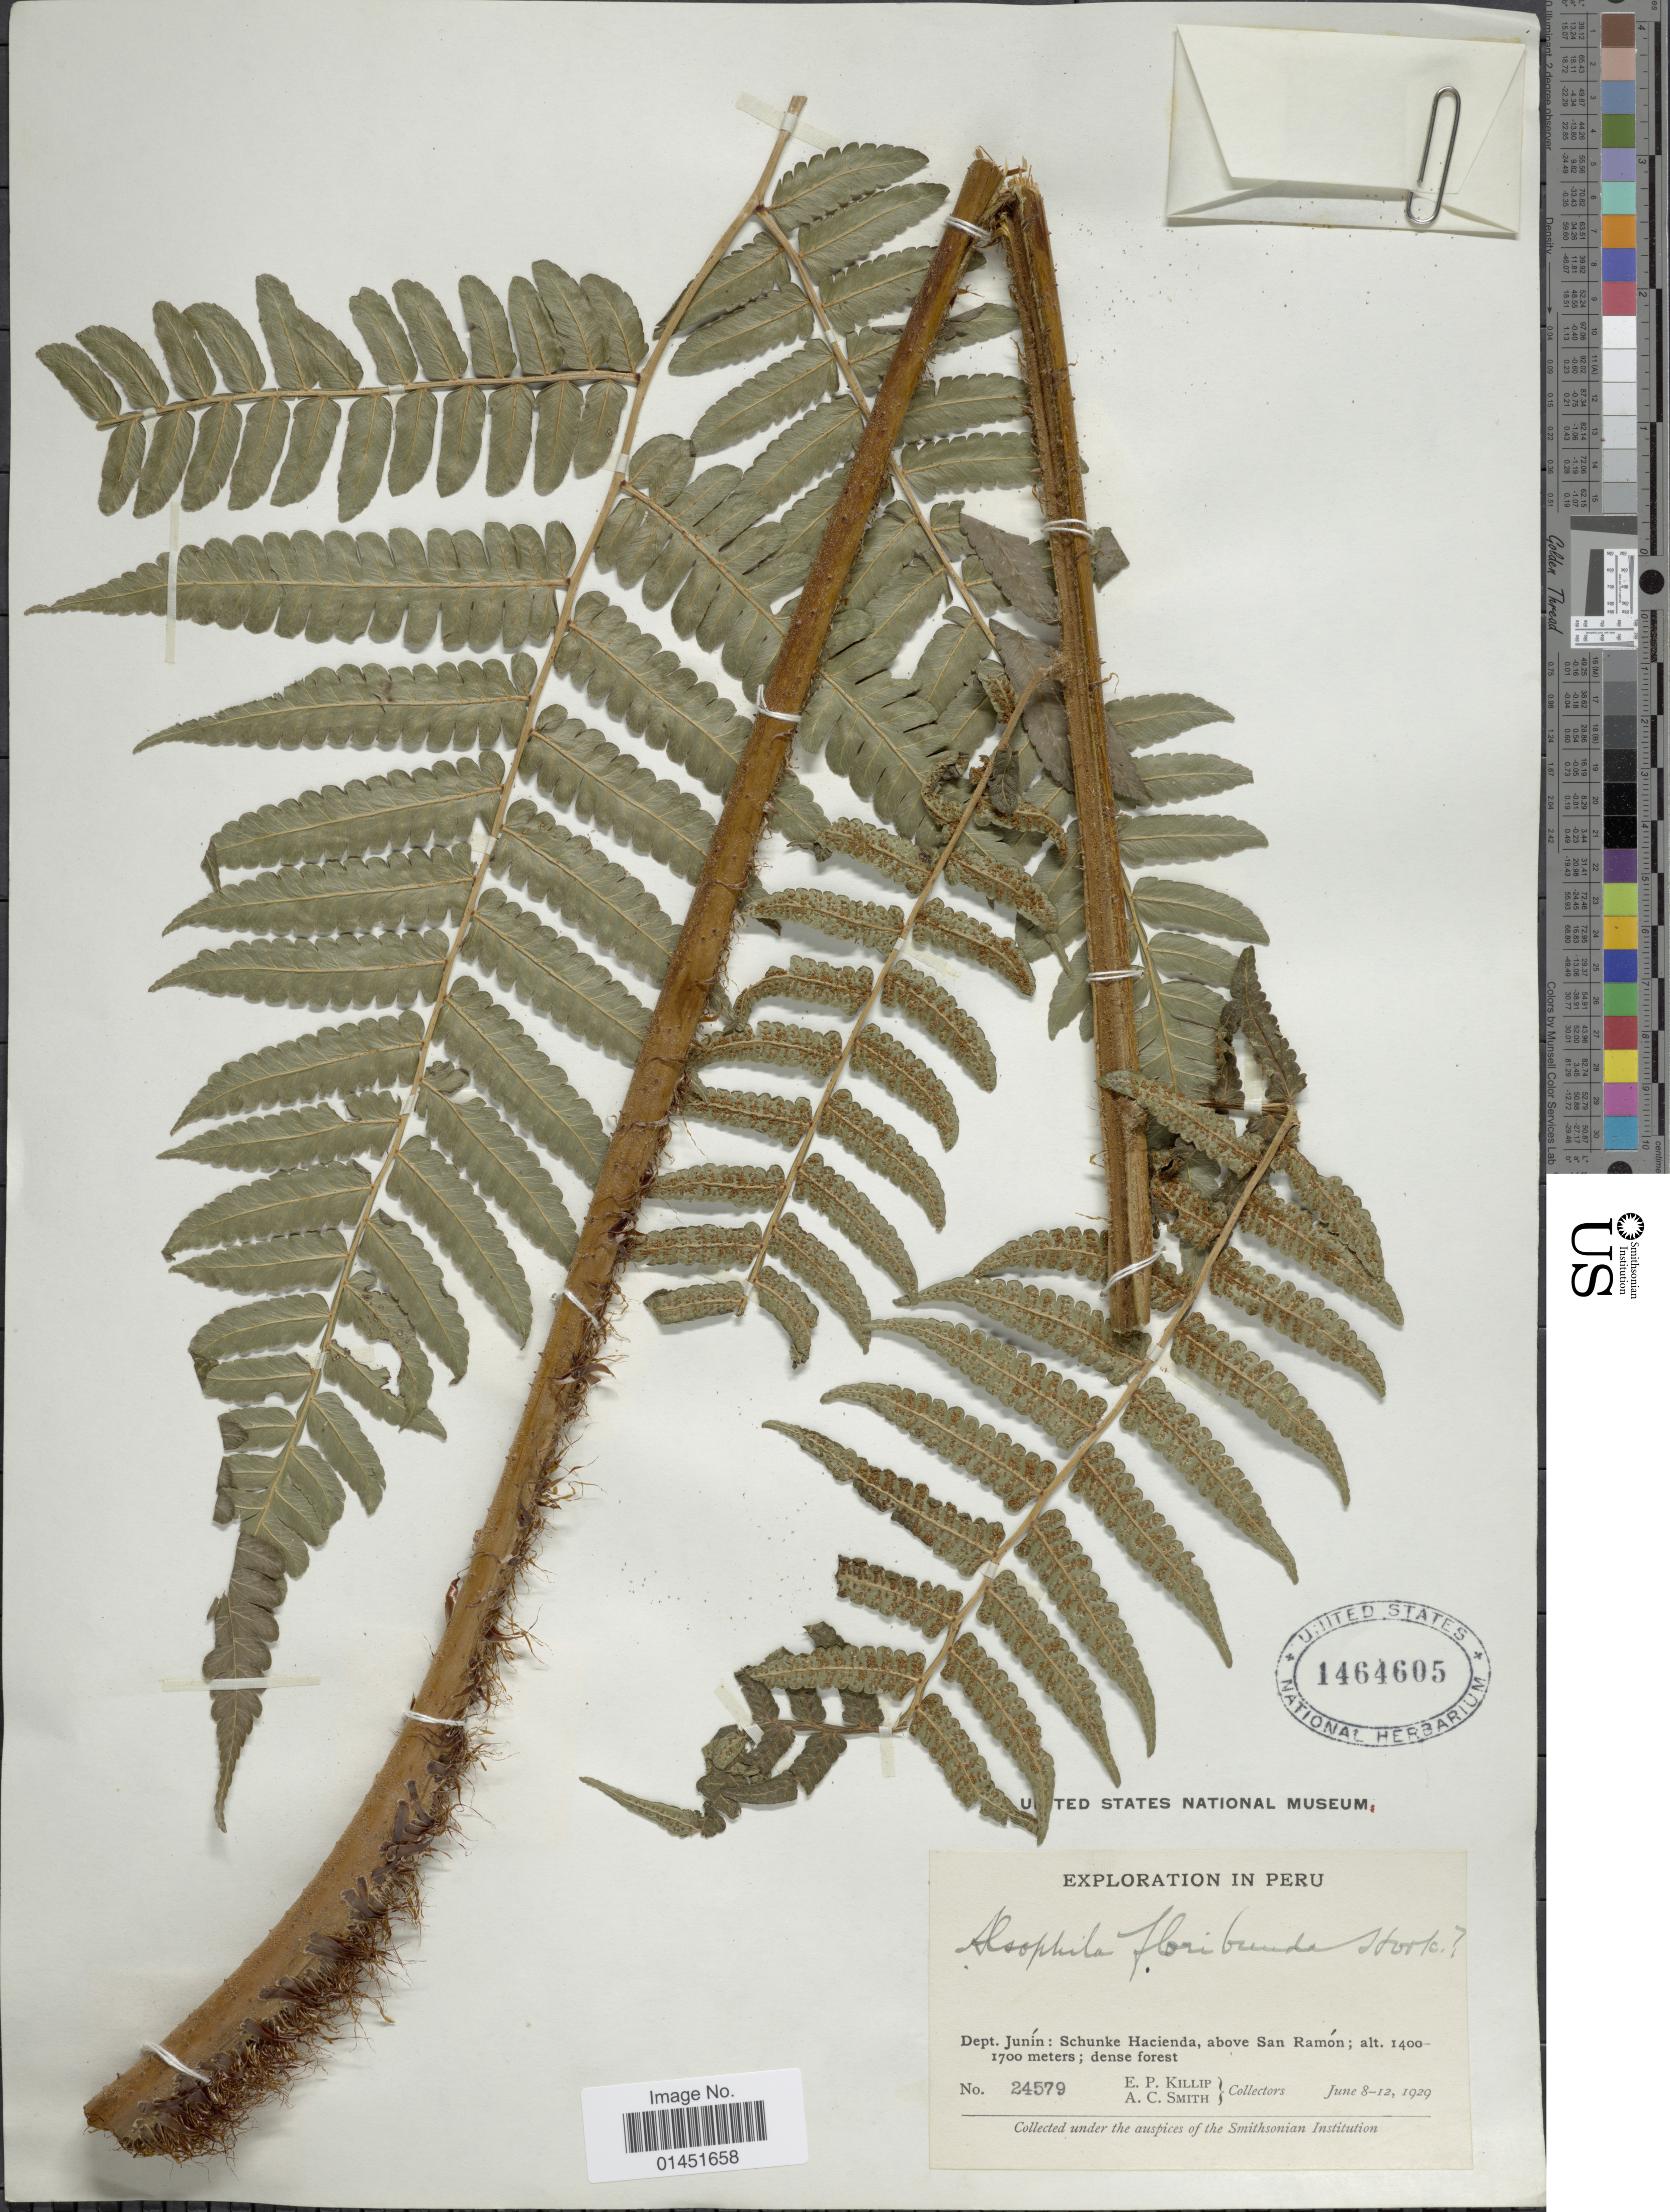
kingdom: Plantae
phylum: Tracheophyta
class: Polypodiopsida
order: Cyatheales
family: Cyatheaceae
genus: Cyathea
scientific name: Cyathea dombeyi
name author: (Desv.) Lellinger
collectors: E. P. Killip & A. C. Smith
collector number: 24579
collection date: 1929-06-08/1929-06-12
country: Peru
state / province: Junín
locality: Schunke Hacienda, above San Ramon. dense forest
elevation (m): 1400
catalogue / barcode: US 1464605